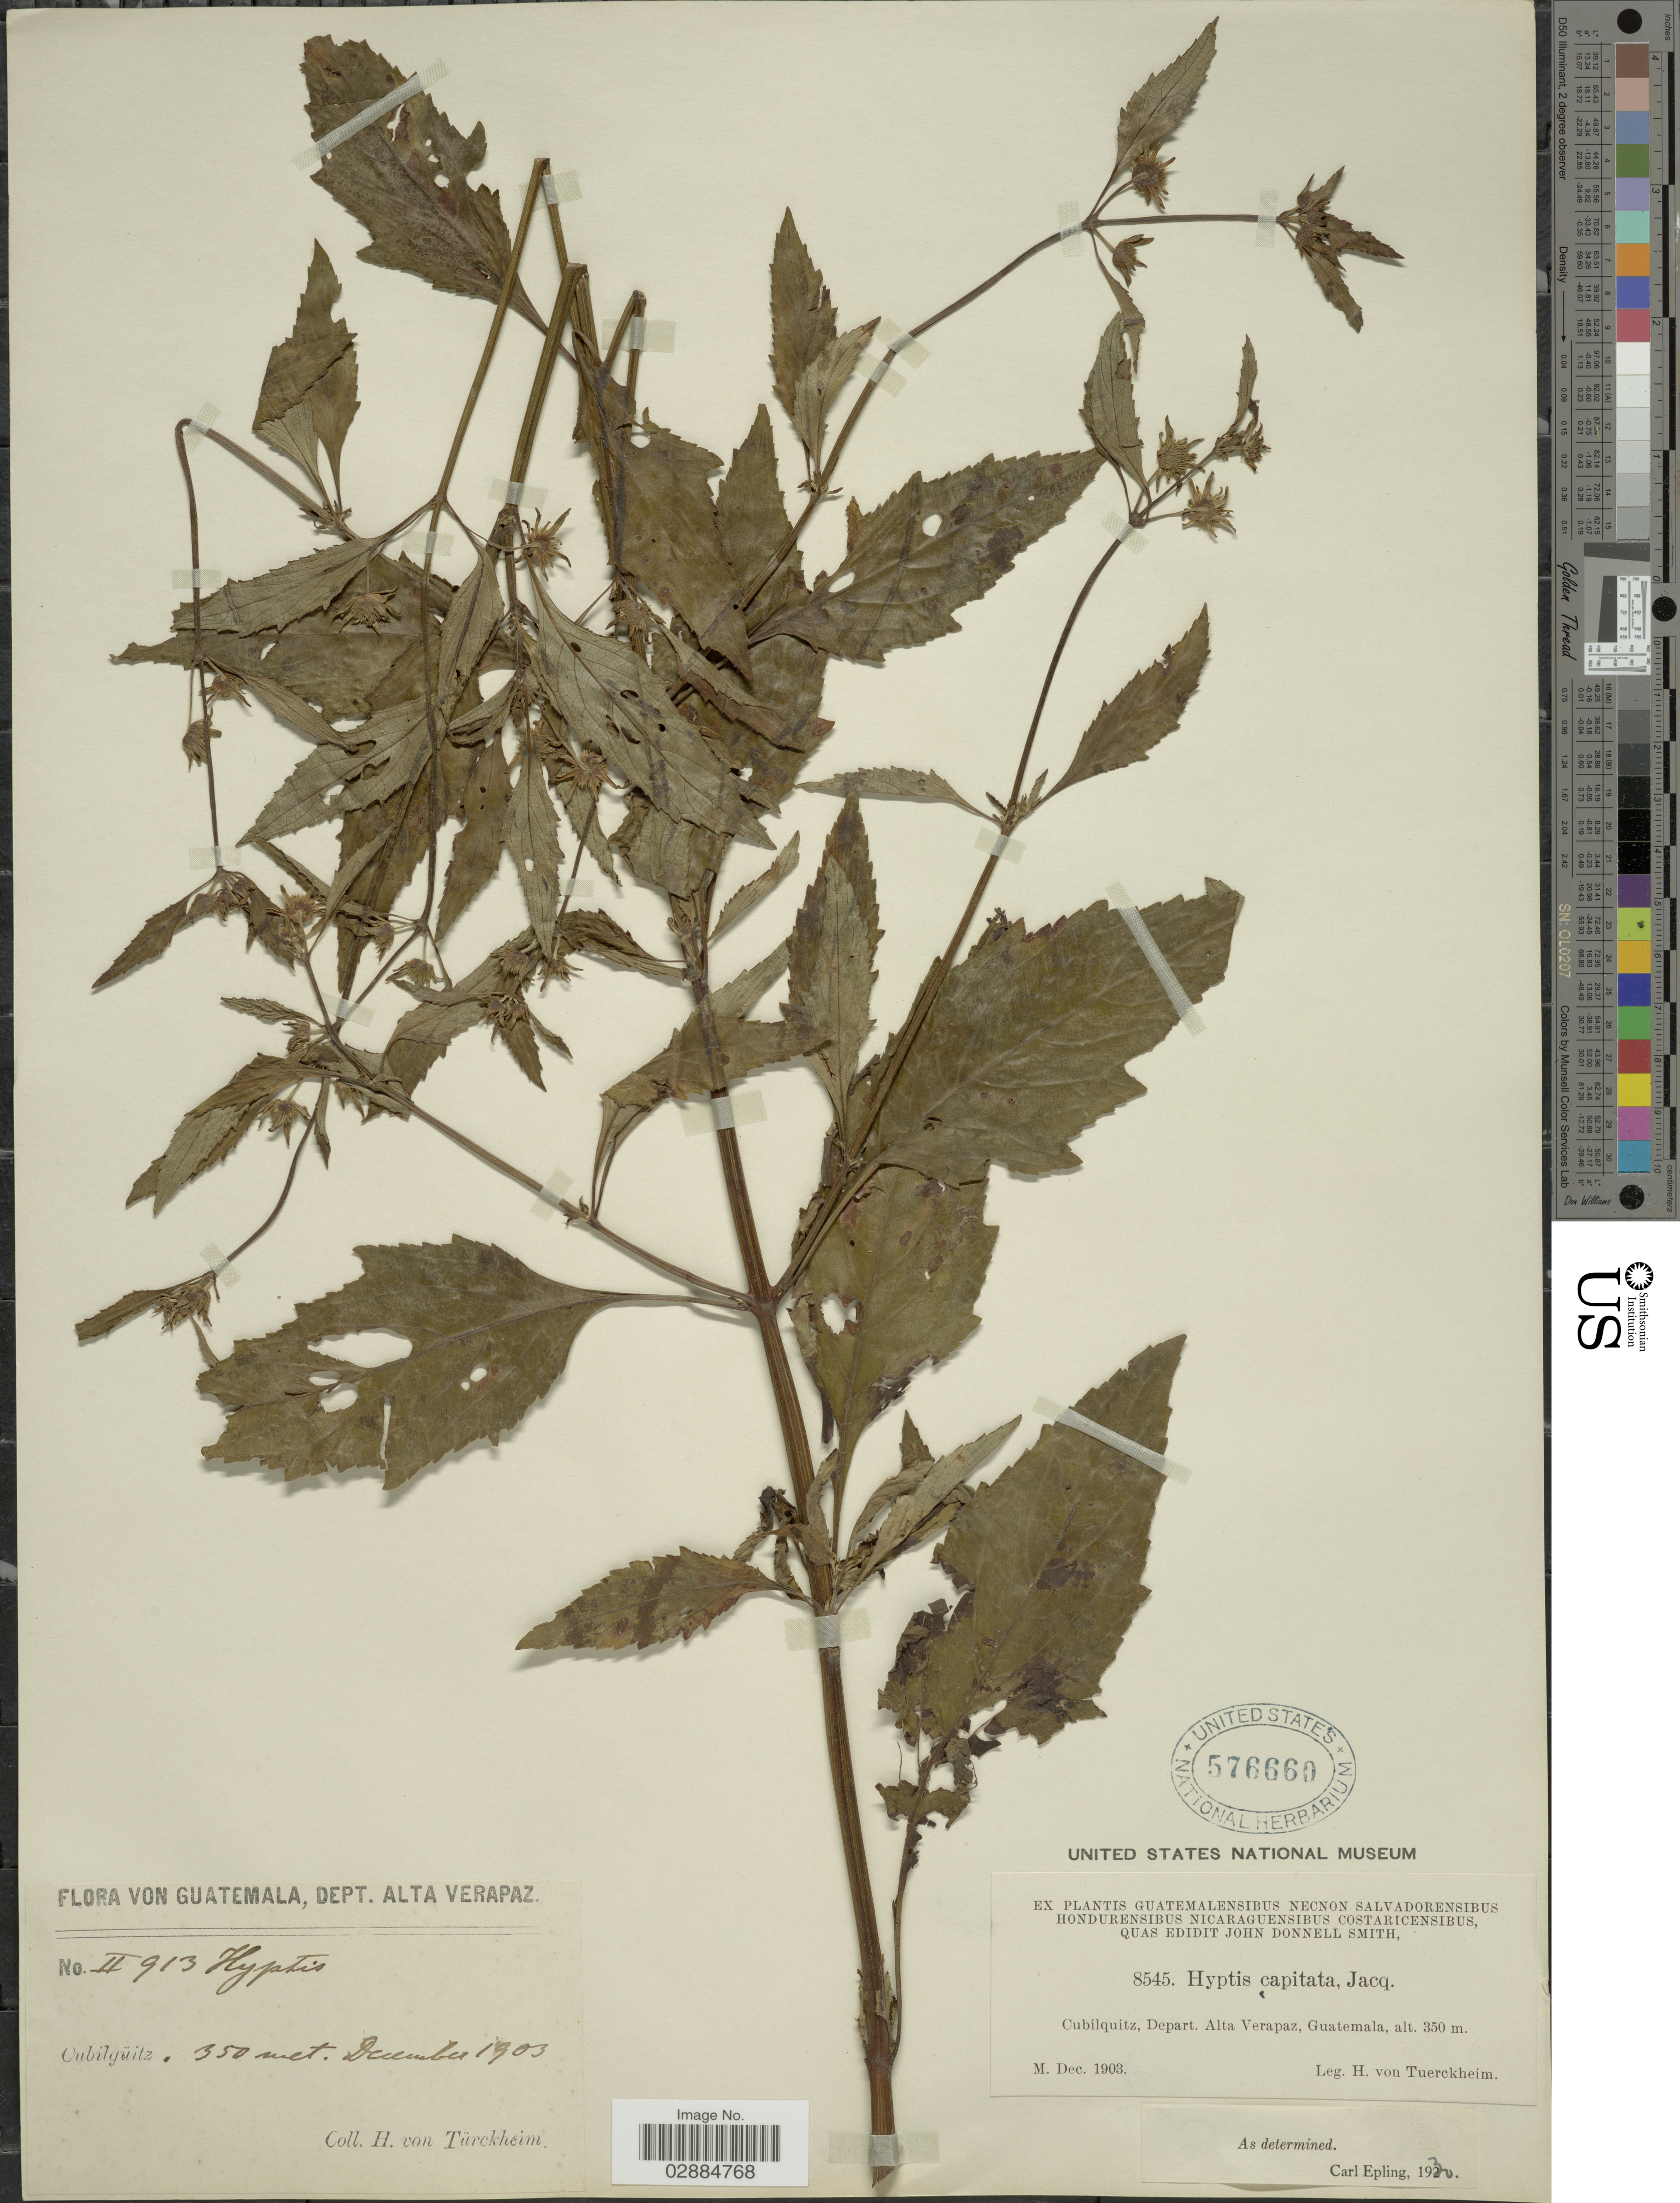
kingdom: Plantae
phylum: Tracheophyta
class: Magnoliopsida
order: Lamiales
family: Lamiaceae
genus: Hyptis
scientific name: Hyptis capitata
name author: Jacq.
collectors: H. von Türckheim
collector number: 8545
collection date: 1903-12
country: Guatemala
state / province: Alta Verapaz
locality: Cubilquitz, Depart. Alta Verapaz.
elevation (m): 350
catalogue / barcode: US 576660